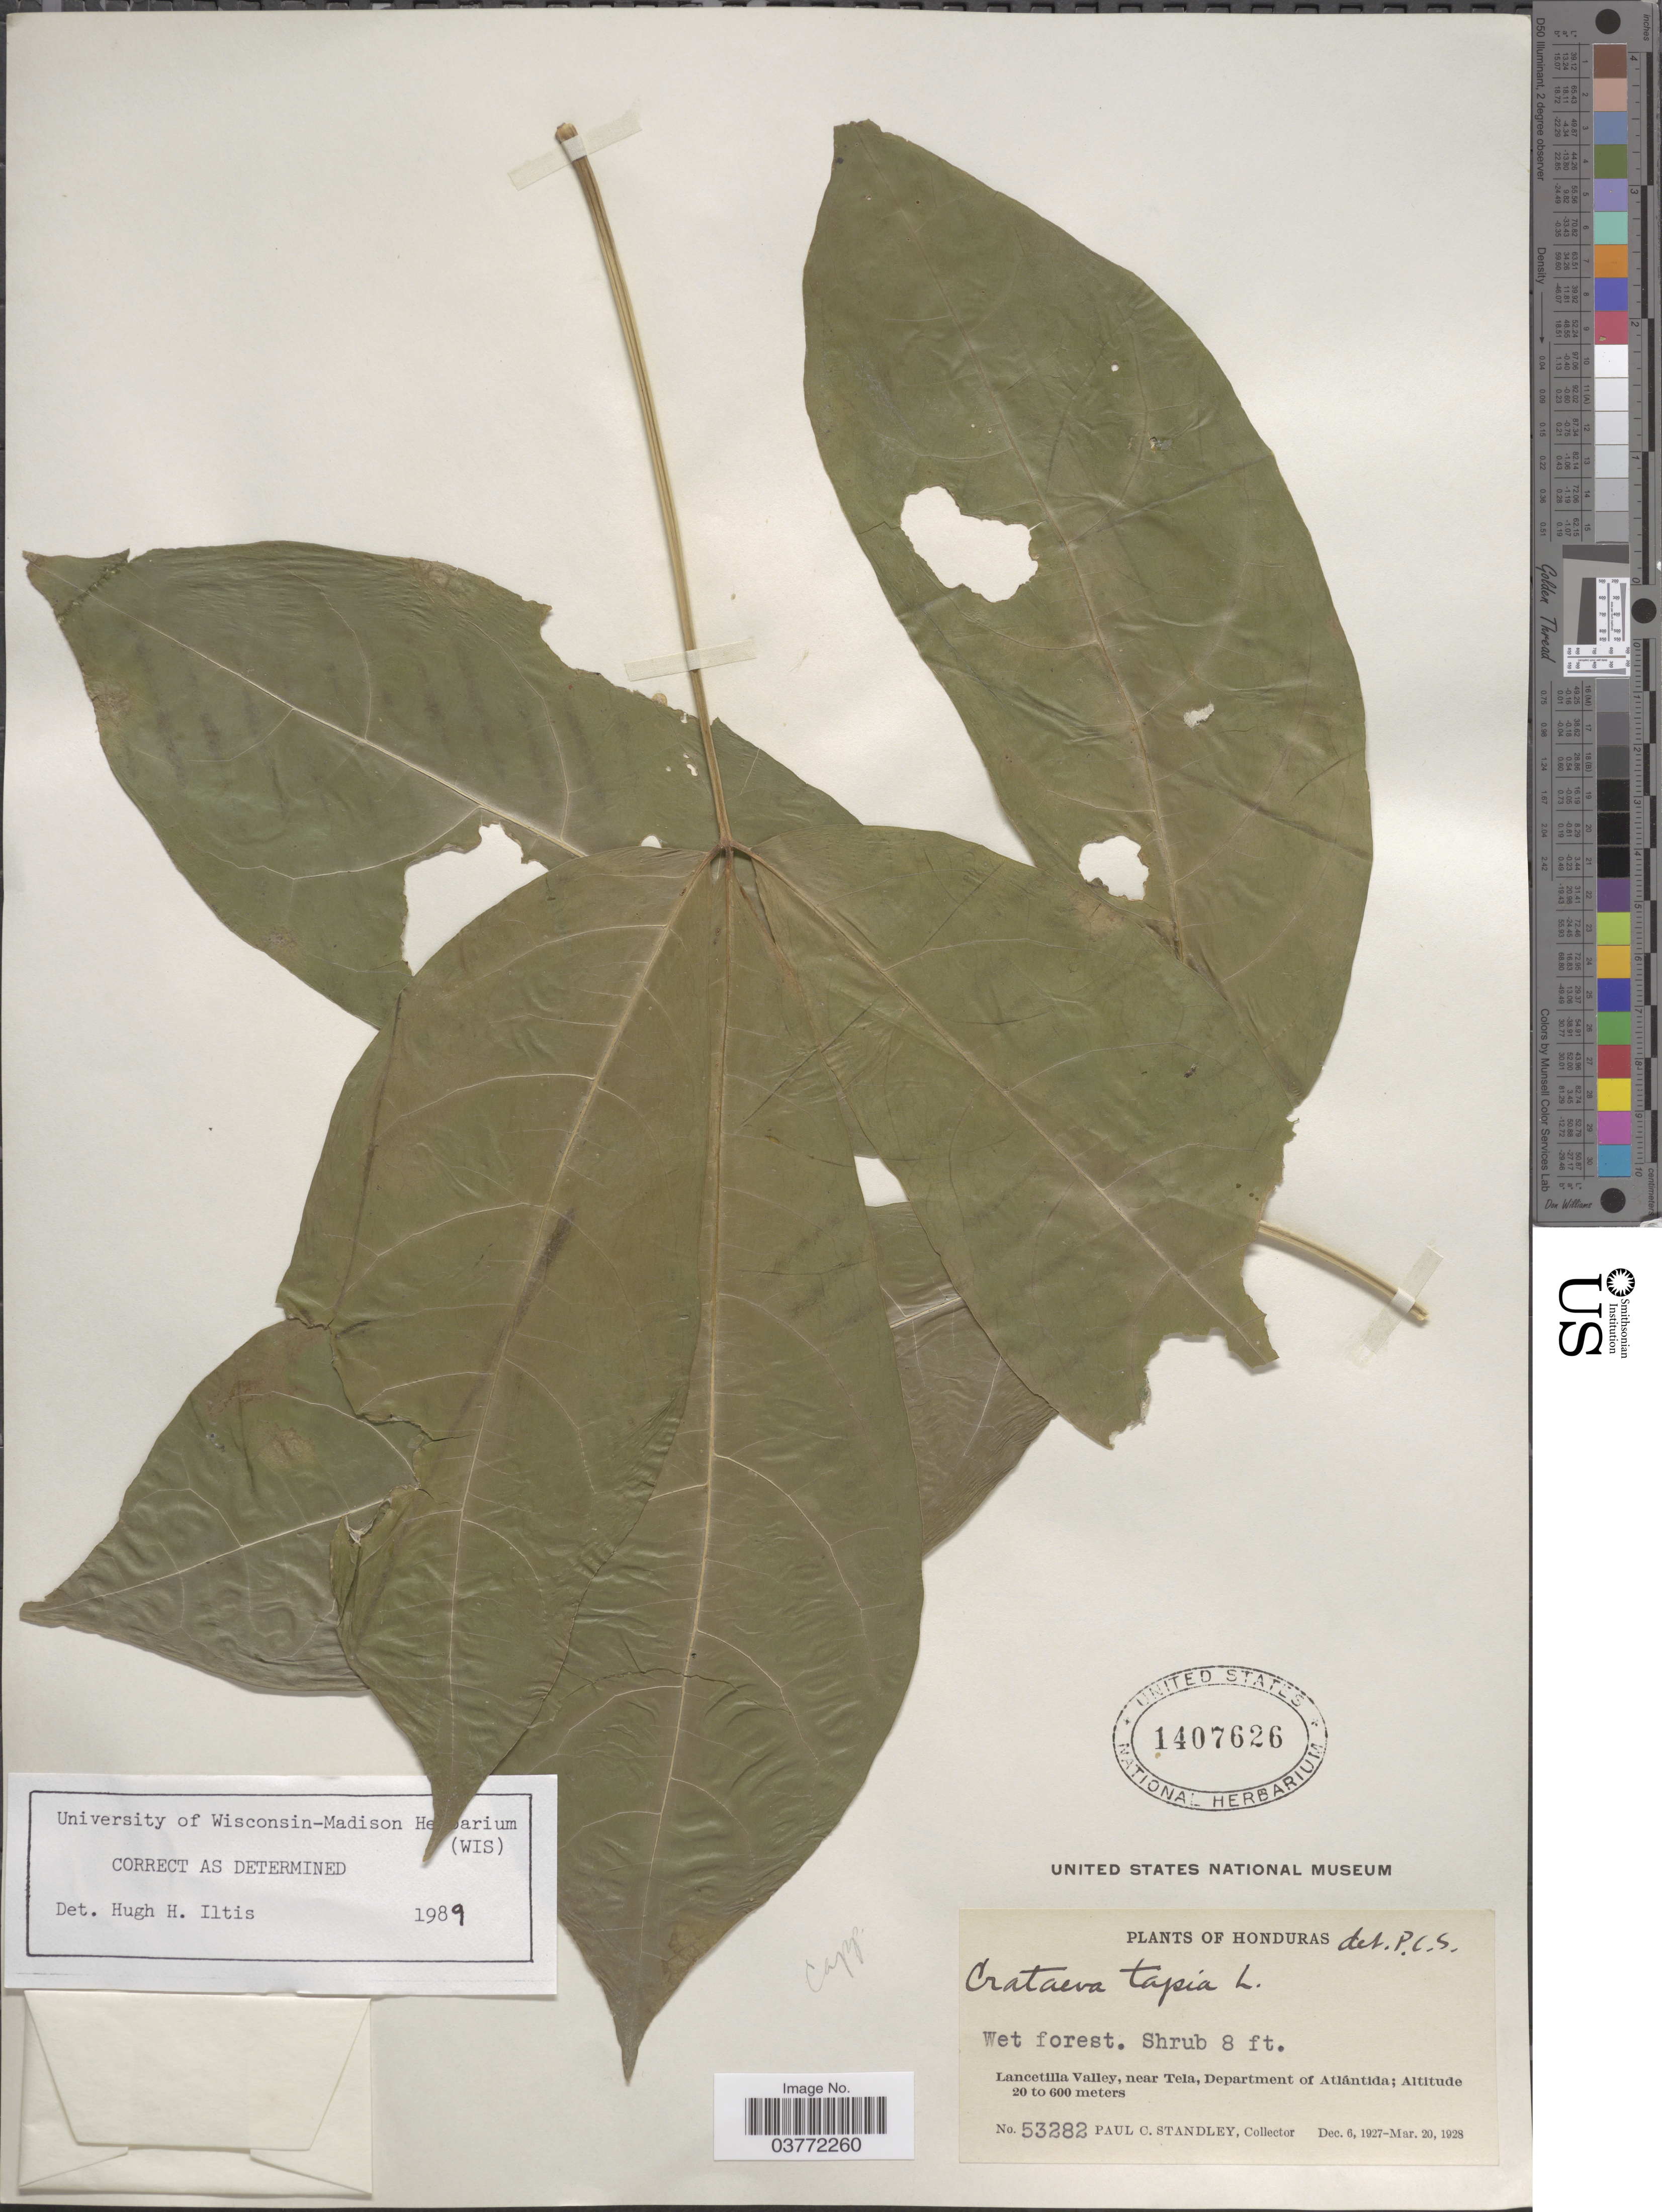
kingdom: Plantae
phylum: Tracheophyta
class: Magnoliopsida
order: Brassicales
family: Capparaceae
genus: Crateva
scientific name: Crateva tapia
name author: L.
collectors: P. C. Standley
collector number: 53282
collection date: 1927-12-06/1928-03-20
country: Honduras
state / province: Atlantida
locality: Lancetilla Valley, near Tela, Department of Atlántida.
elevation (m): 20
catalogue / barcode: US 1407626